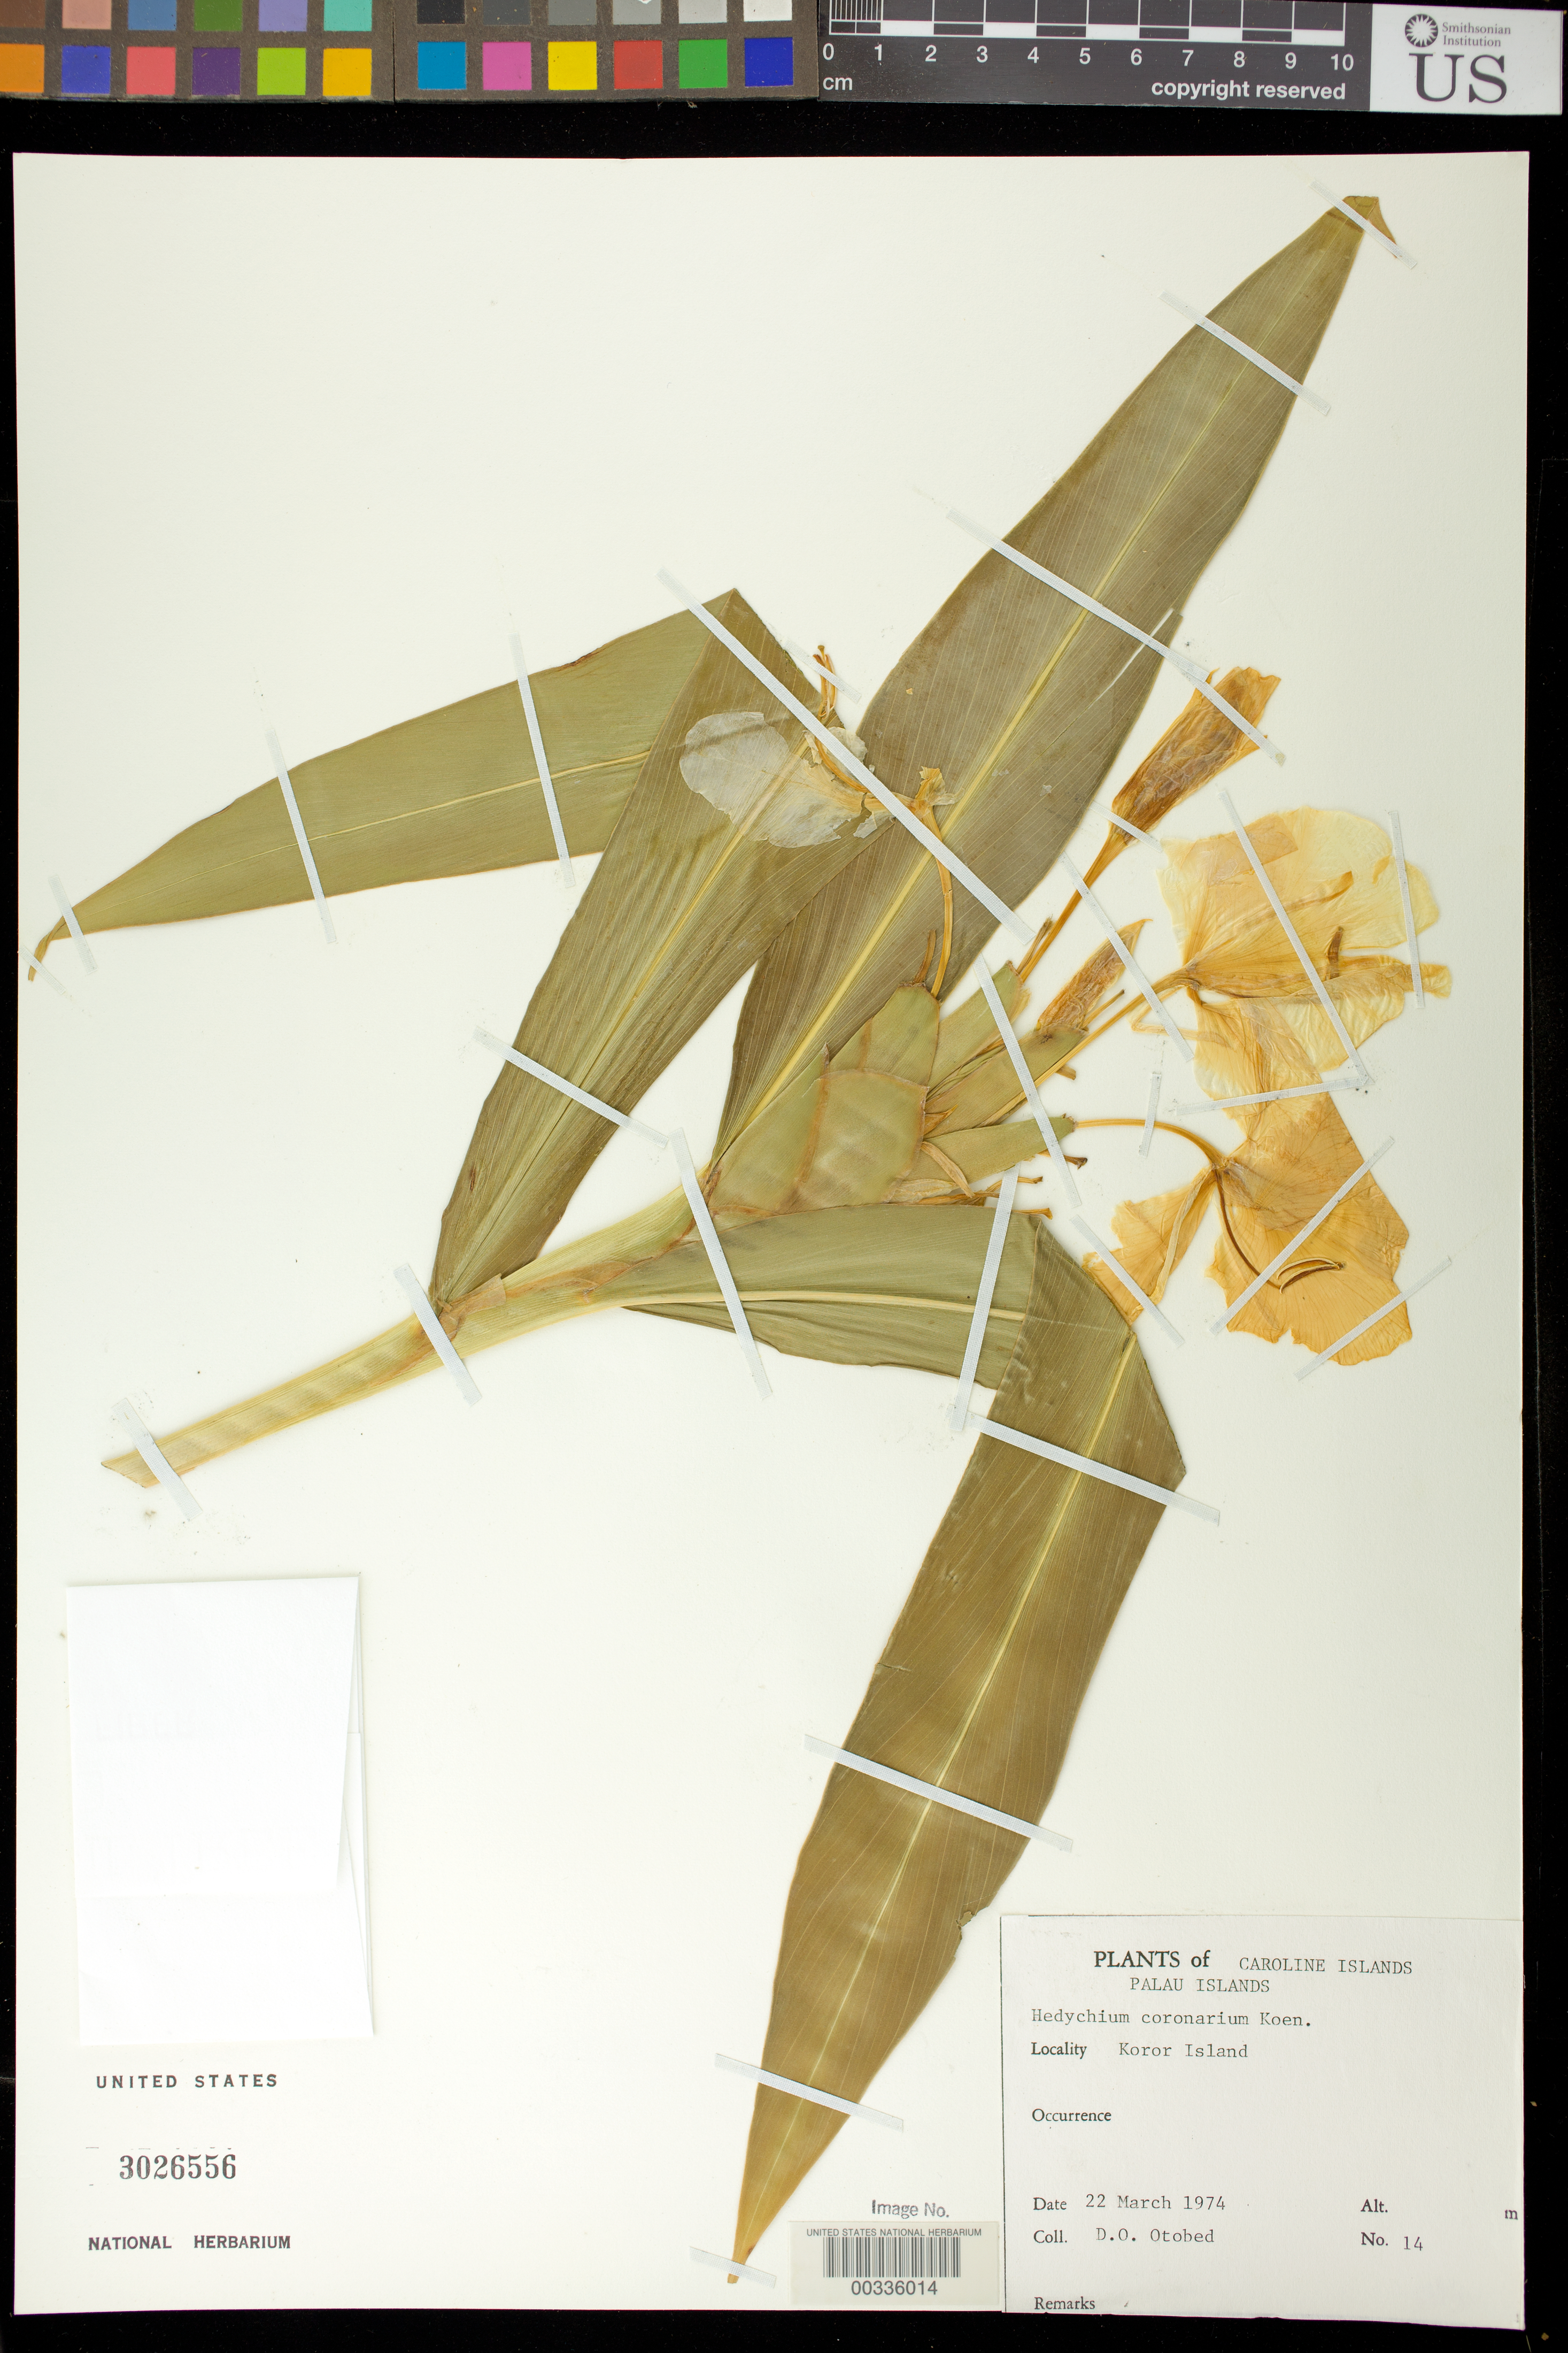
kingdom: Plantae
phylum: Tracheophyta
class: Liliopsida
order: Zingiberales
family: Zingiberaceae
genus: Hedychium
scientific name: Hedychium coronarium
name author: J. Koenig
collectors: D. O. Otobed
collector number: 14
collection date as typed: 22 Oct 1974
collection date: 1974-10-22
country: Palau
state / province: Koror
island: Oreor (Koror)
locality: Plants of caroline islands, koror island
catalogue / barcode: US 3026556